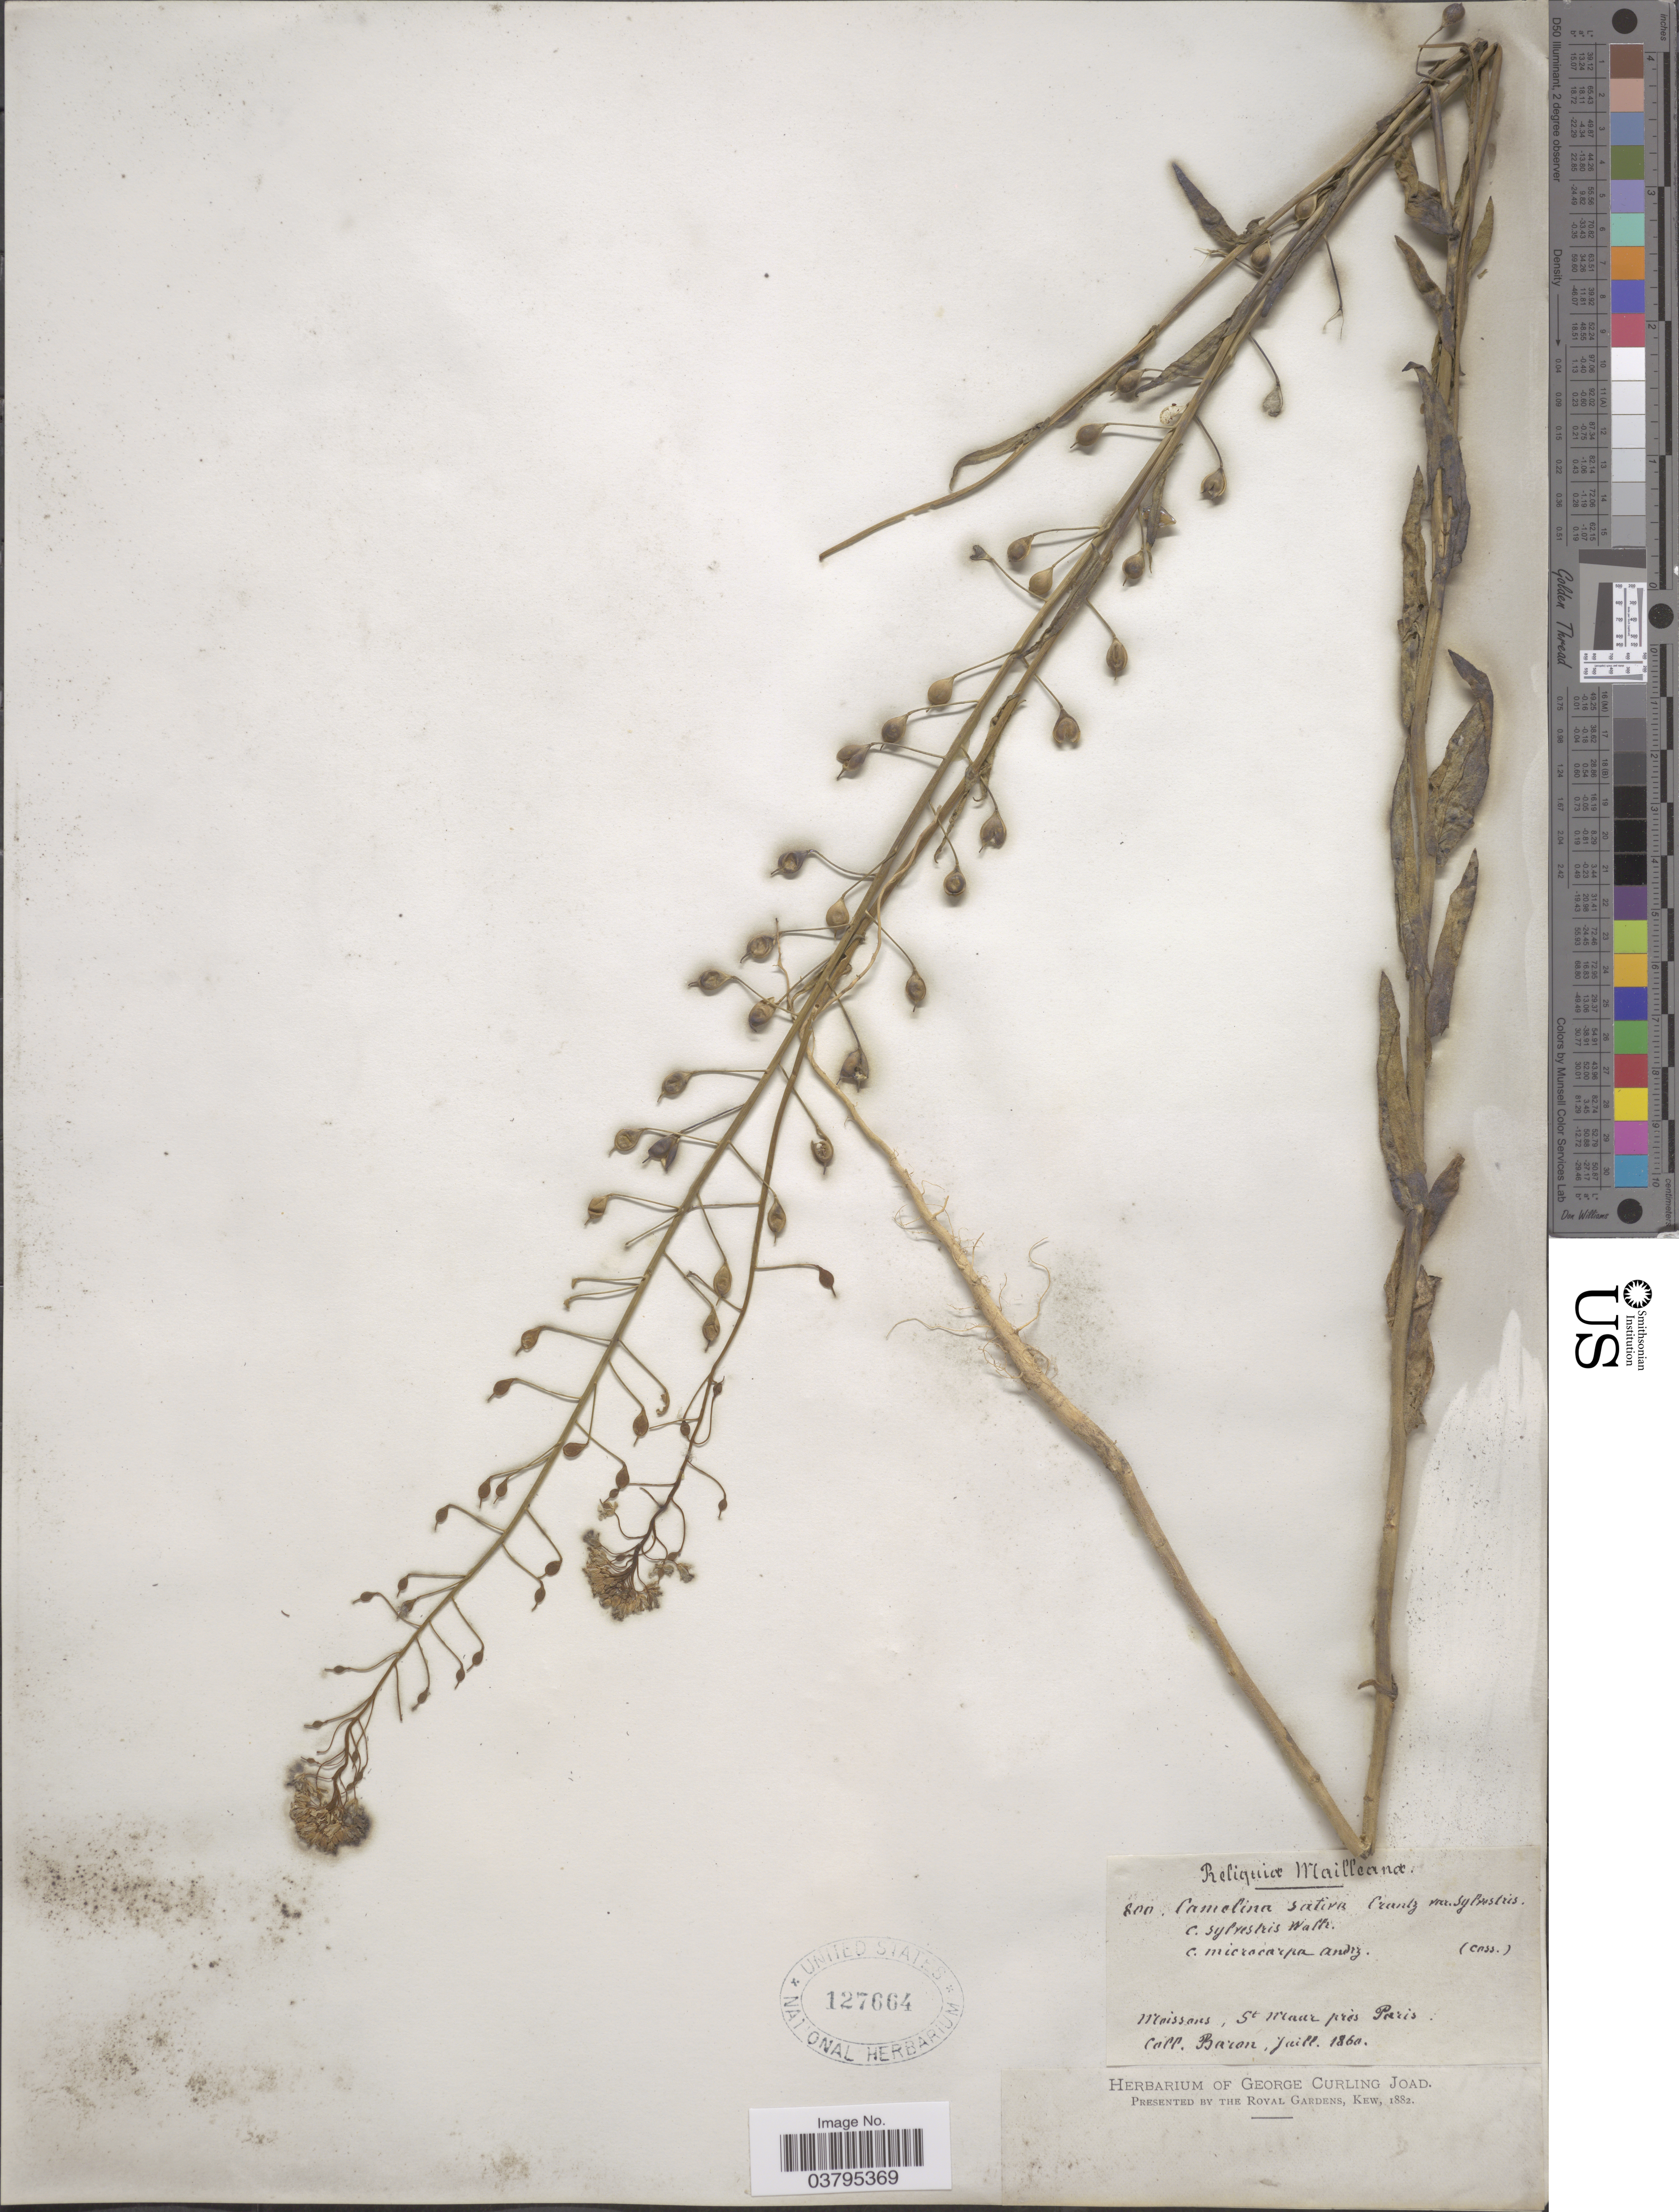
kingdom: Plantae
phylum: Tracheophyta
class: Magnoliopsida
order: Brassicales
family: Brassicaceae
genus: Camelina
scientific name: Camelina sativa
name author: (L.) Crantz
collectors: -. Baron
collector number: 800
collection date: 1860-07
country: France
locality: Moissons, St Maur pres Paris.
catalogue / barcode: US 127664